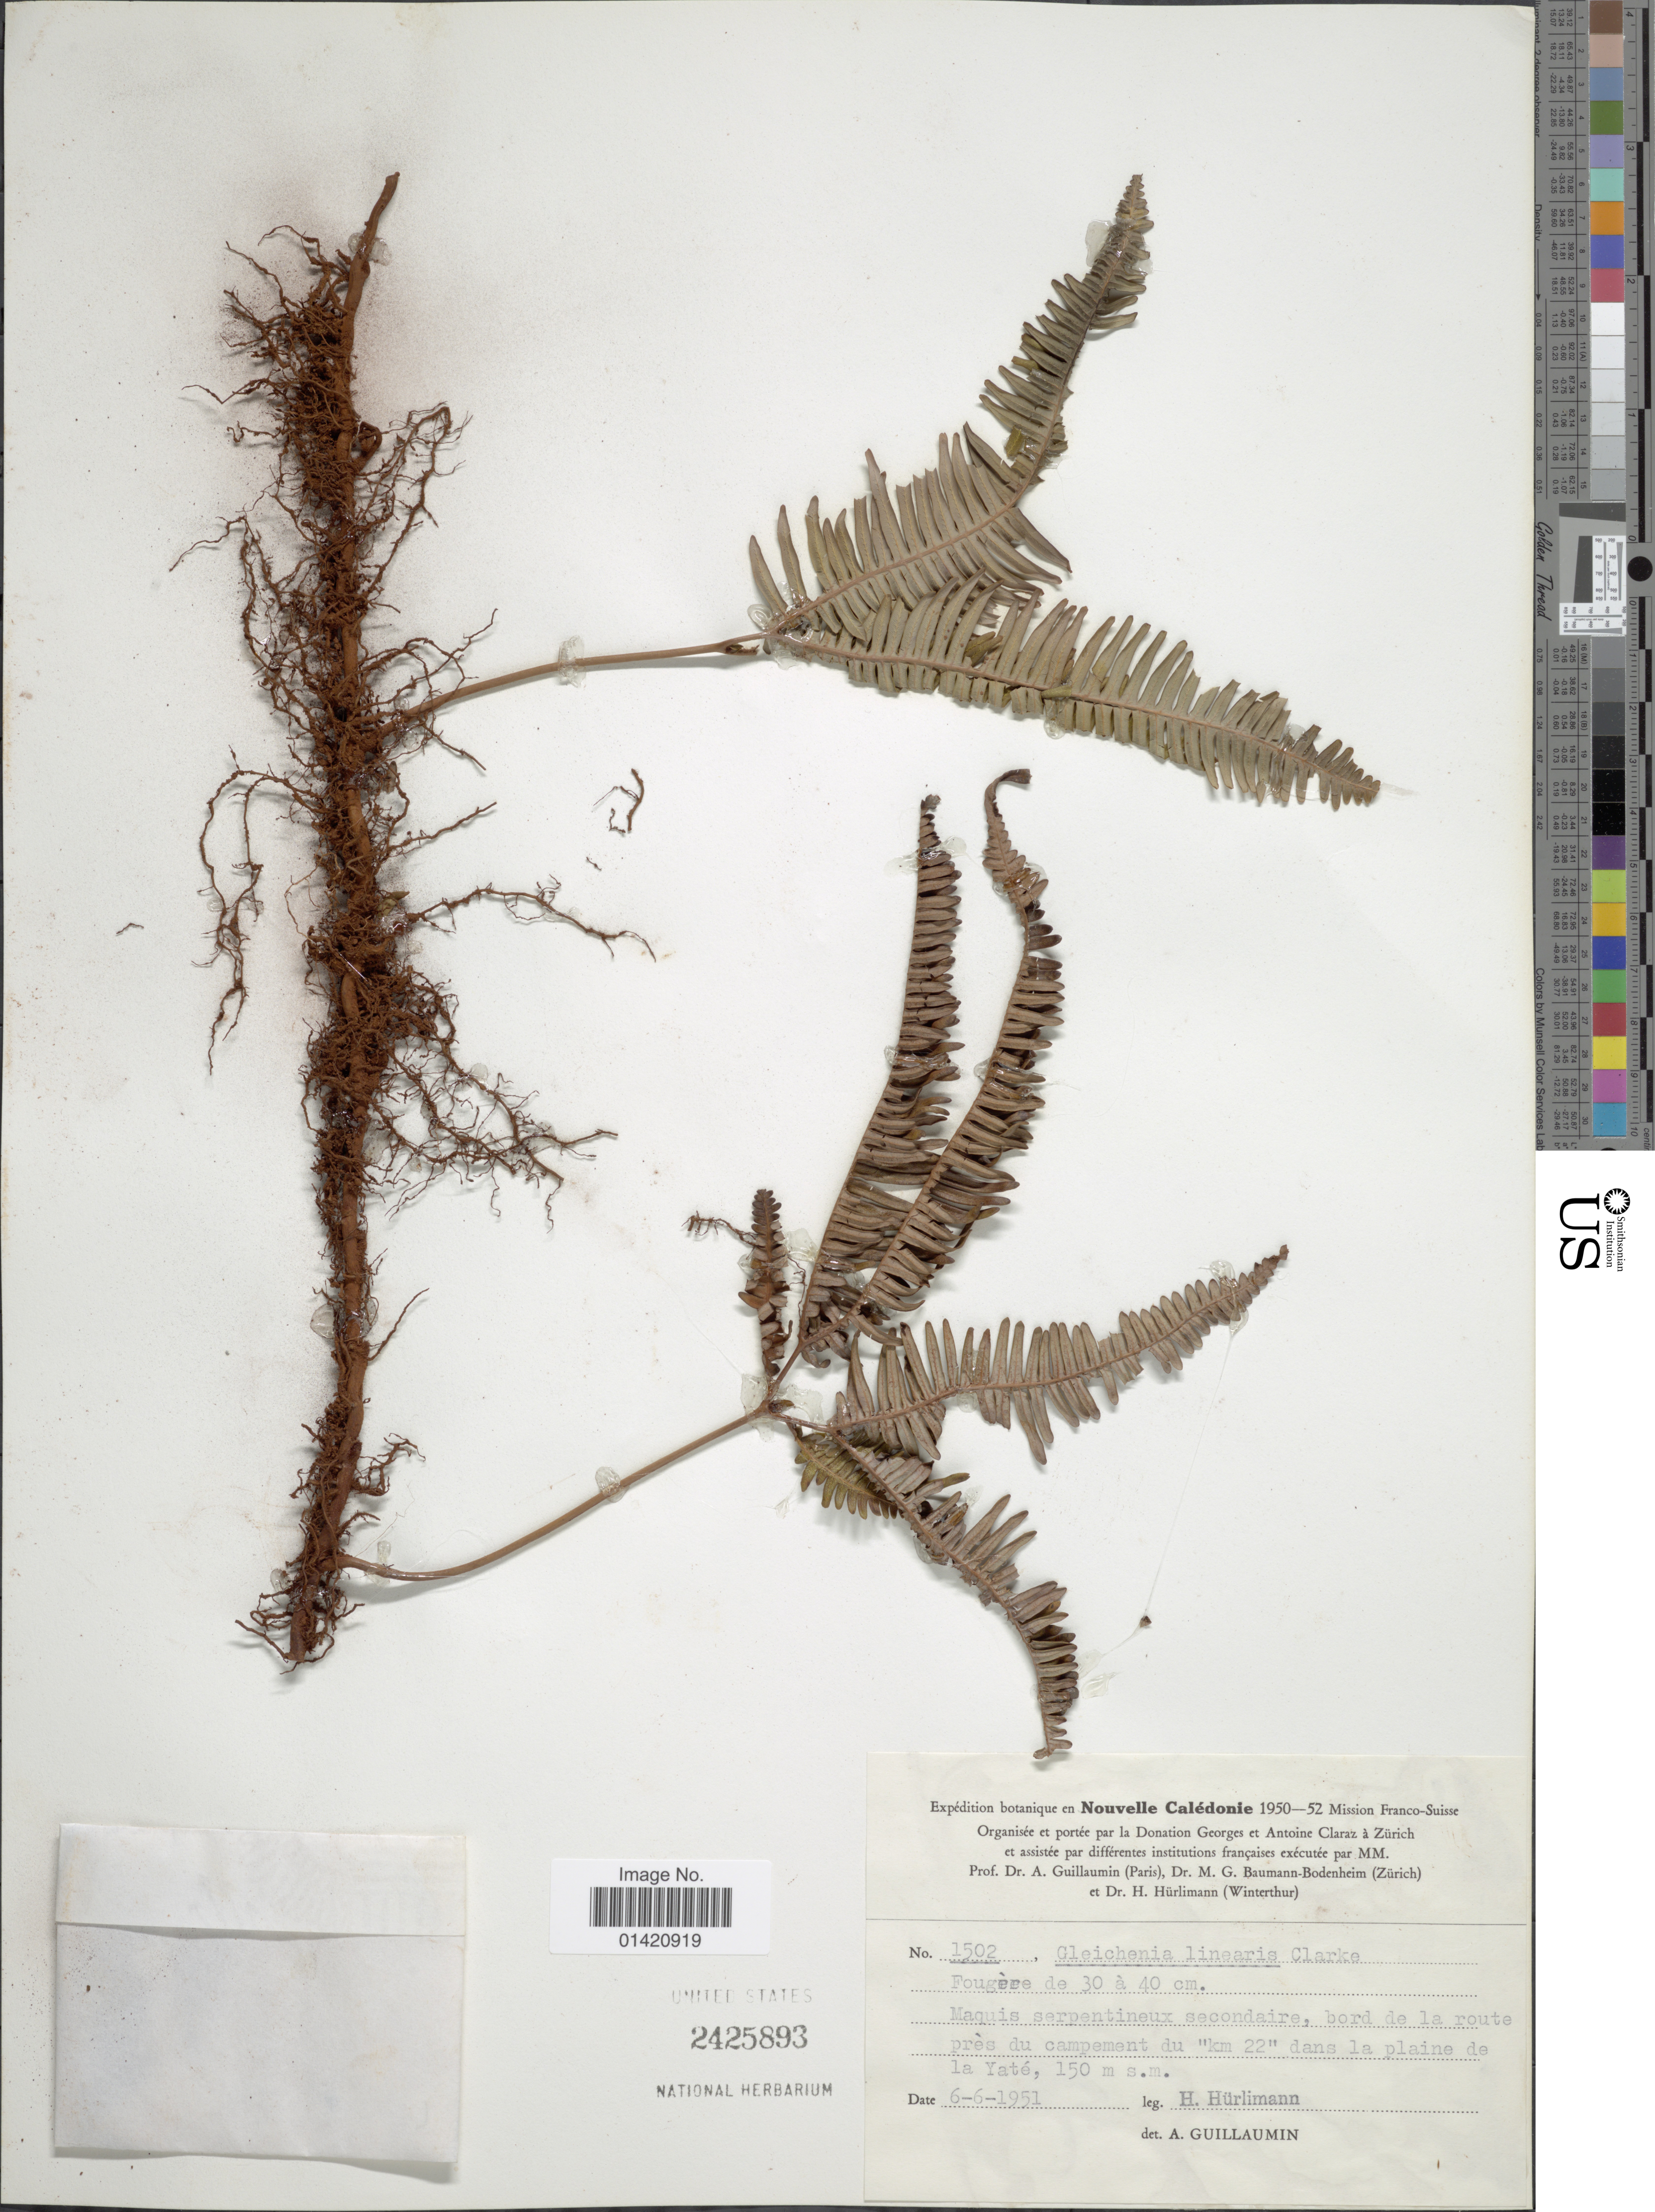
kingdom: Plantae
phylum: Tracheophyta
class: Polypodiopsida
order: Gleicheniales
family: Gleicheniaceae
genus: Dicranopteris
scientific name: Dicranopteris linearis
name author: (Burm. f.) Underw.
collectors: H. Hürlimann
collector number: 1502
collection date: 1951-06-06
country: New Caledonia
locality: Maquis serpentieux secondaire, bord de la route près du campement du 'km 22' dans la plaine de la Yaté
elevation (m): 150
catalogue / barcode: US 2425893